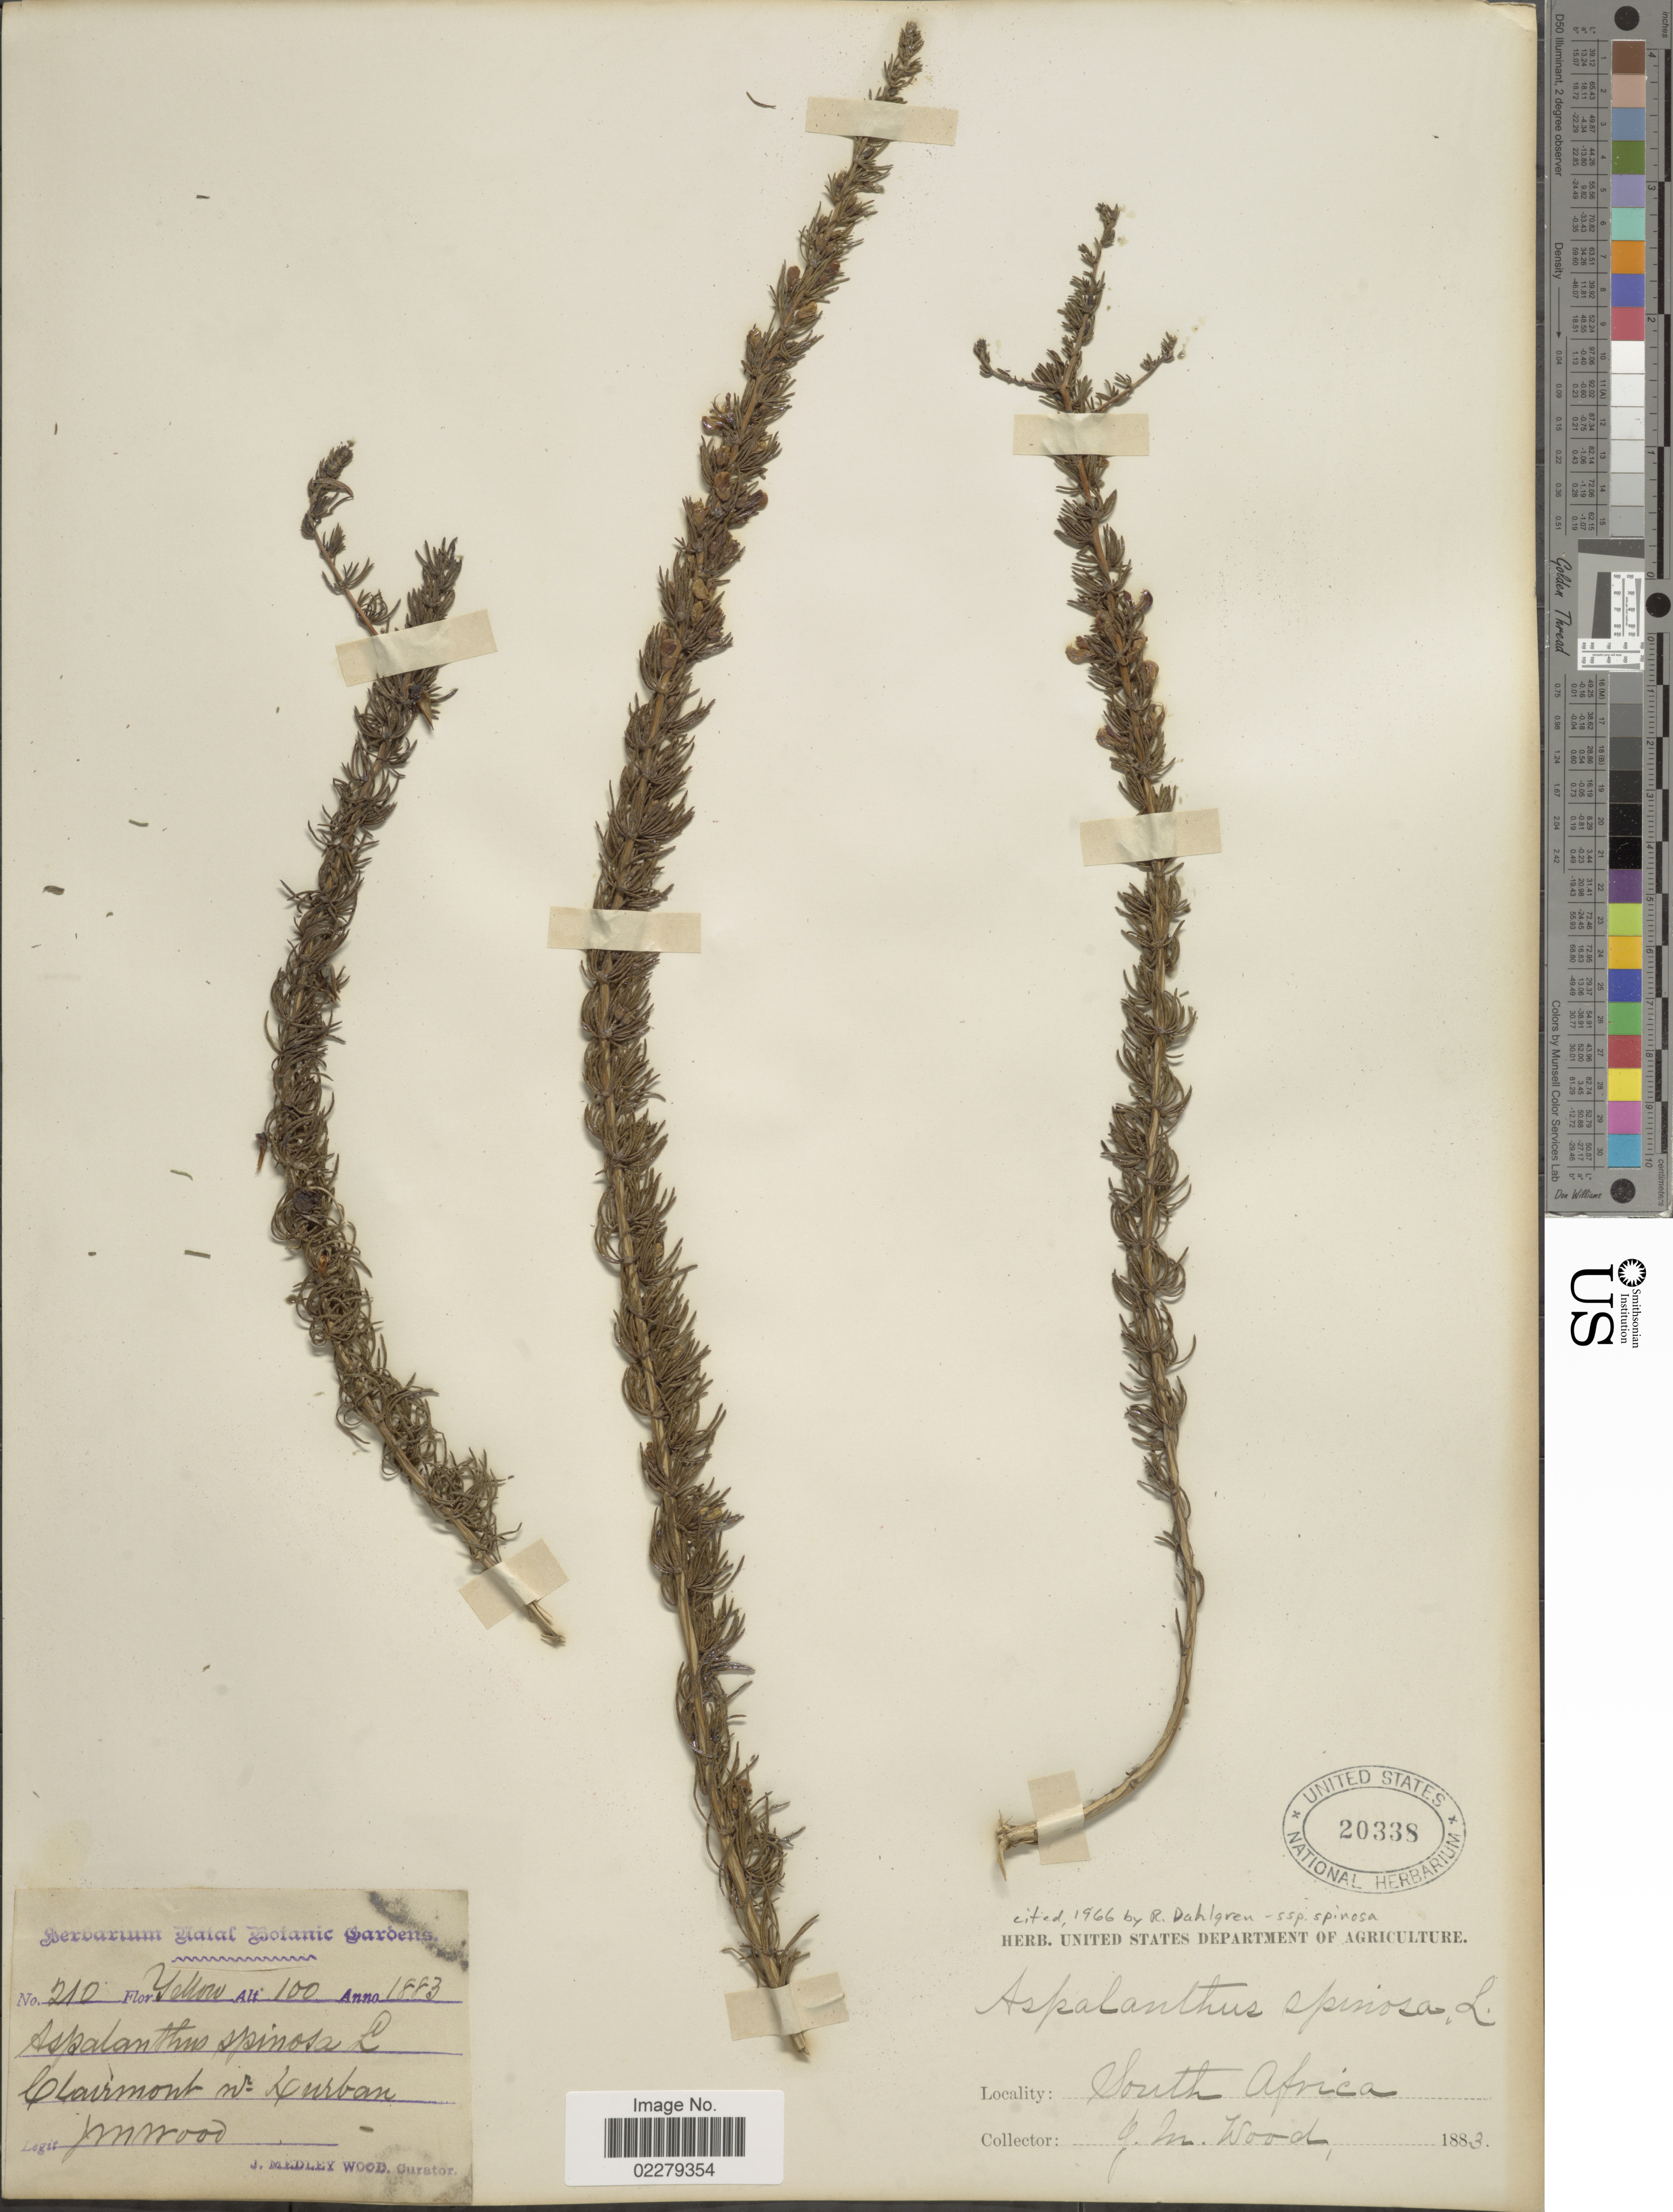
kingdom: Plantae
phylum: Tracheophyta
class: Magnoliopsida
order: Fabales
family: Fabaceae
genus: Aspalathus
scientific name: Aspalathus spinosa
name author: L.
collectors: J. Medley Wood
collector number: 210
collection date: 1883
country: South Africa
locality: Clairmont n. Durban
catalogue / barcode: US 20338